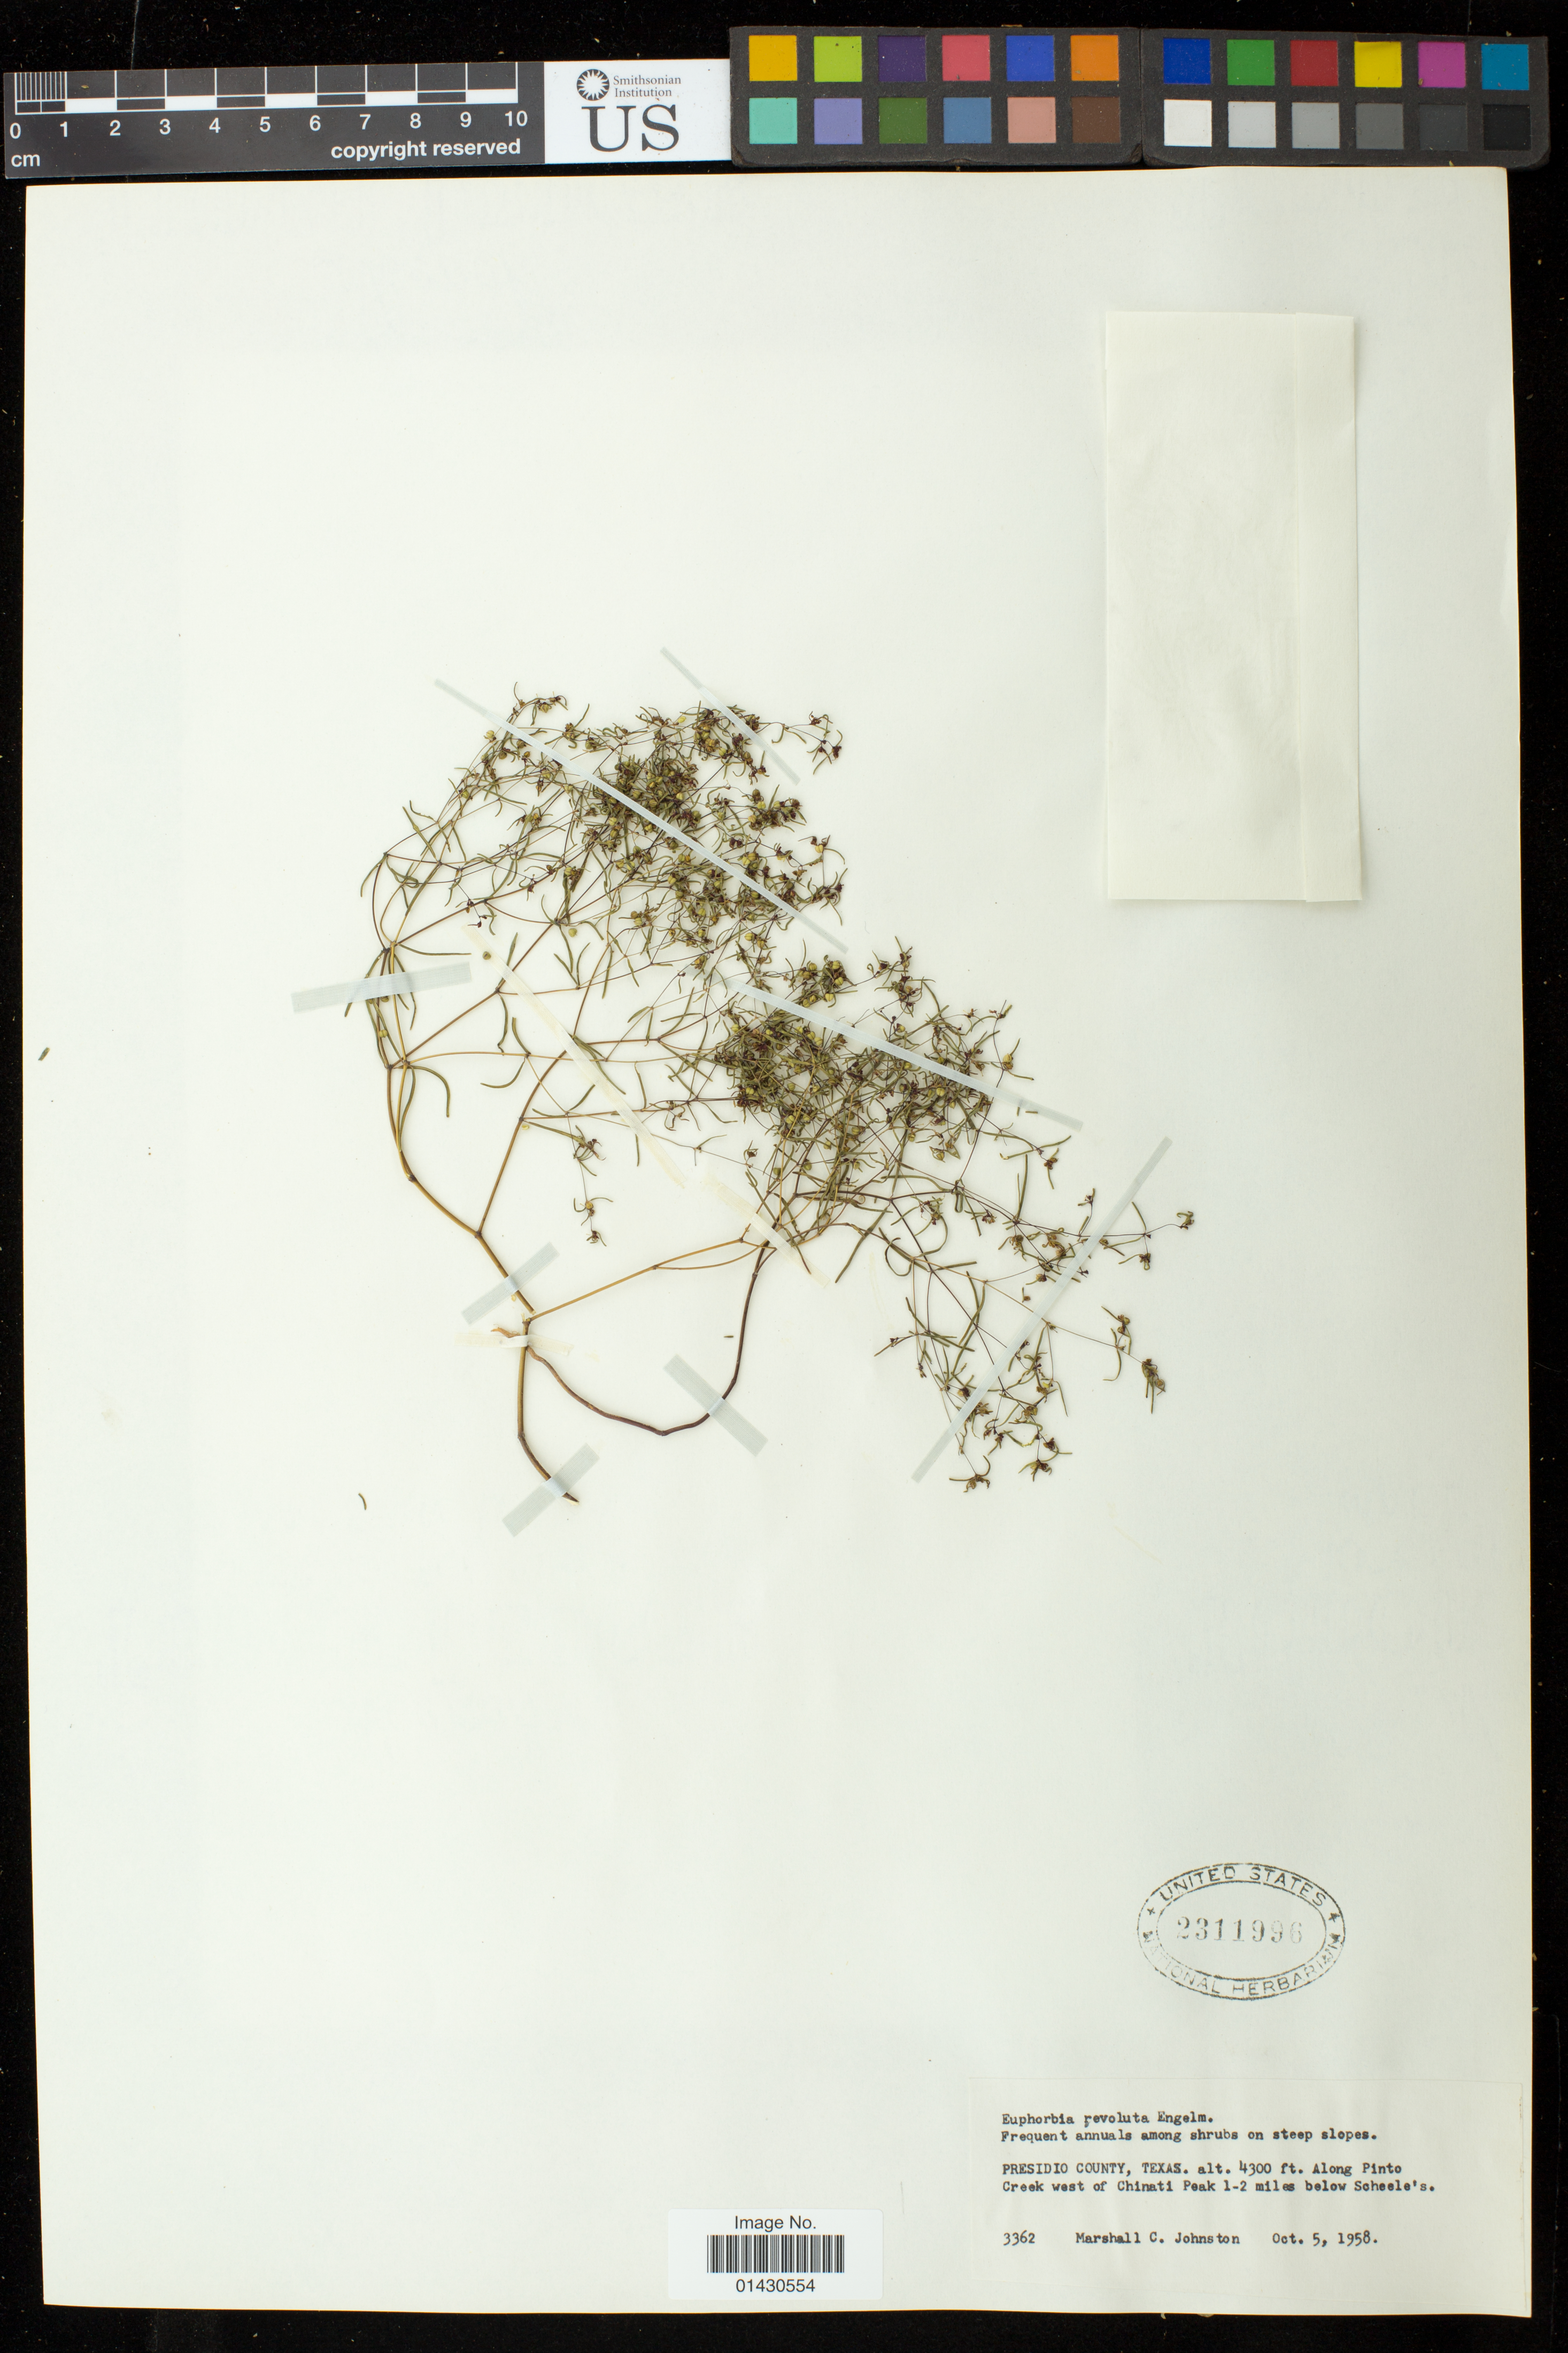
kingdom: Plantae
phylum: Tracheophyta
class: Magnoliopsida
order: Malpighiales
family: Euphorbiaceae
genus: Euphorbia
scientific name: Euphorbia revoluta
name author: Engelm. in Emory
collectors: M. Johnston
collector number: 3362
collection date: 1958-10-05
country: United States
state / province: Texas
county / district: Presidio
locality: Along Pinto Creek west of Chinati Peak 1-2 miles below Scheele's.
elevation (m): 1311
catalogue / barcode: US 2311996